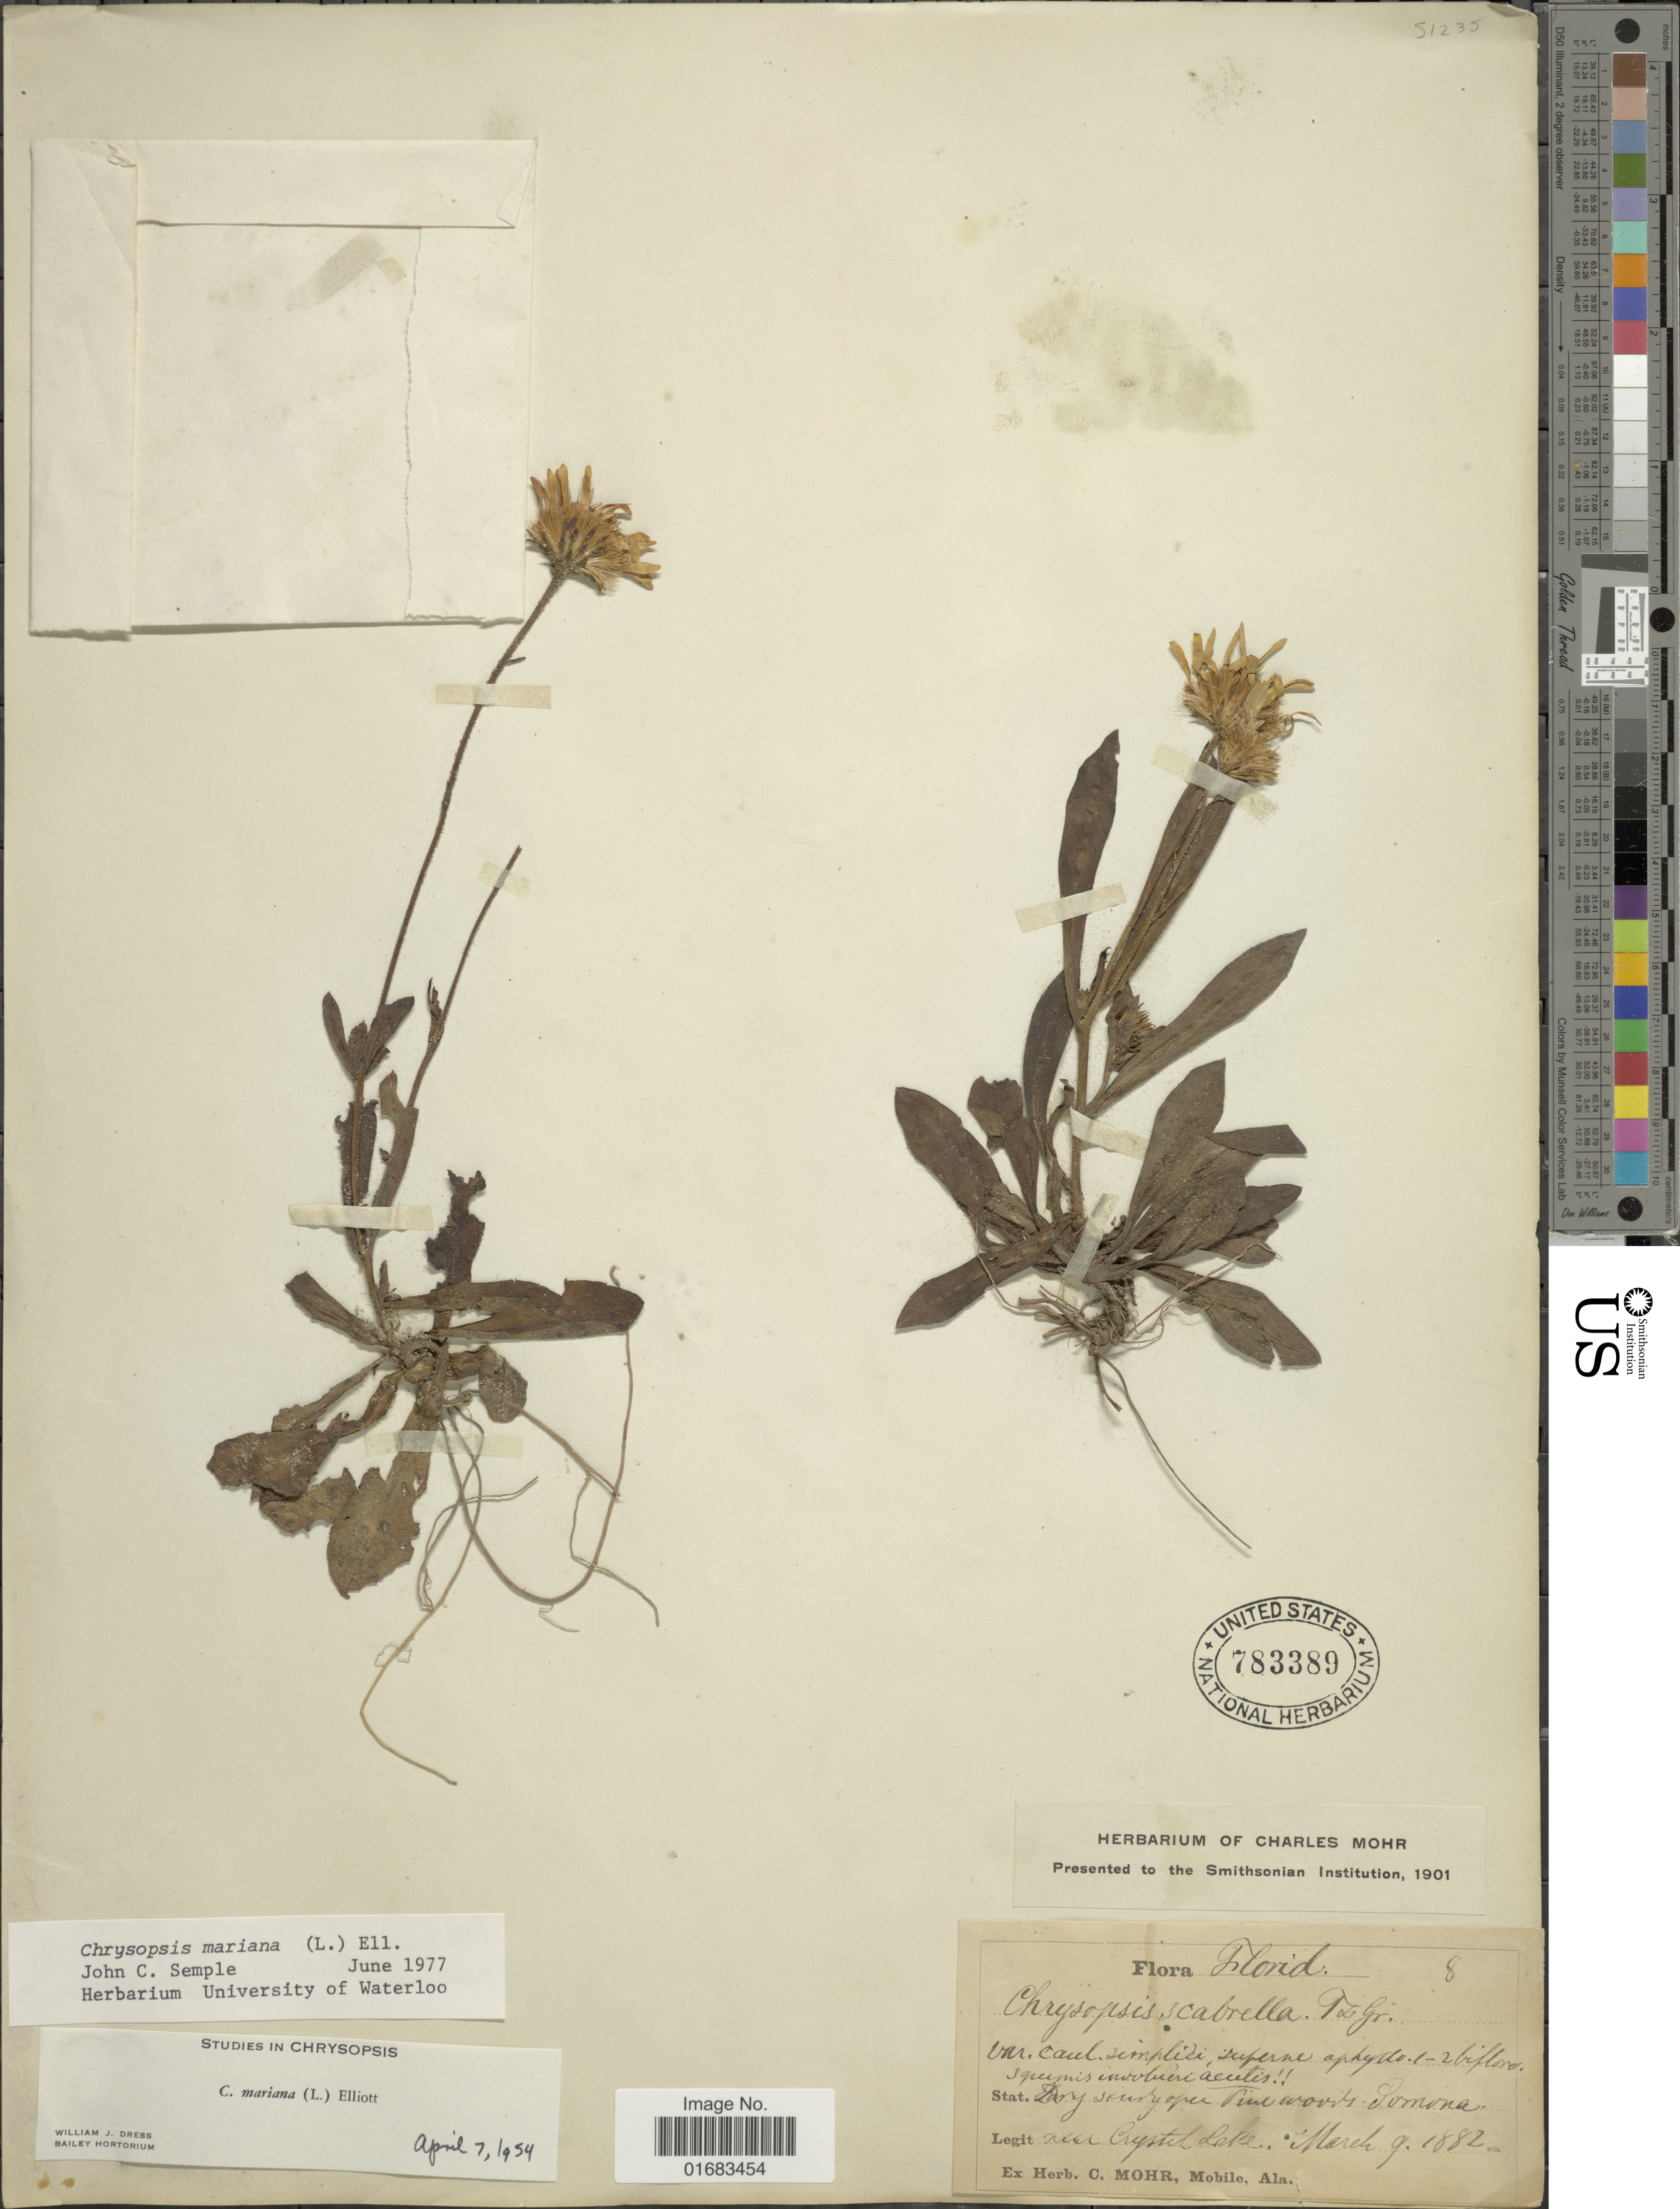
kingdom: Plantae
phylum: Tracheophyta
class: Magnoliopsida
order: Asterales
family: Asteraceae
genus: Chrysopsis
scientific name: Chrysopsis mariana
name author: (L.) Elliott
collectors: C. T. Mohr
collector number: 8 ?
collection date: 1882-03-09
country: United States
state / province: Florida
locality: Dry Sandy open Pine woods, Pomona near Crystal Lake.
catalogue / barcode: US 783389